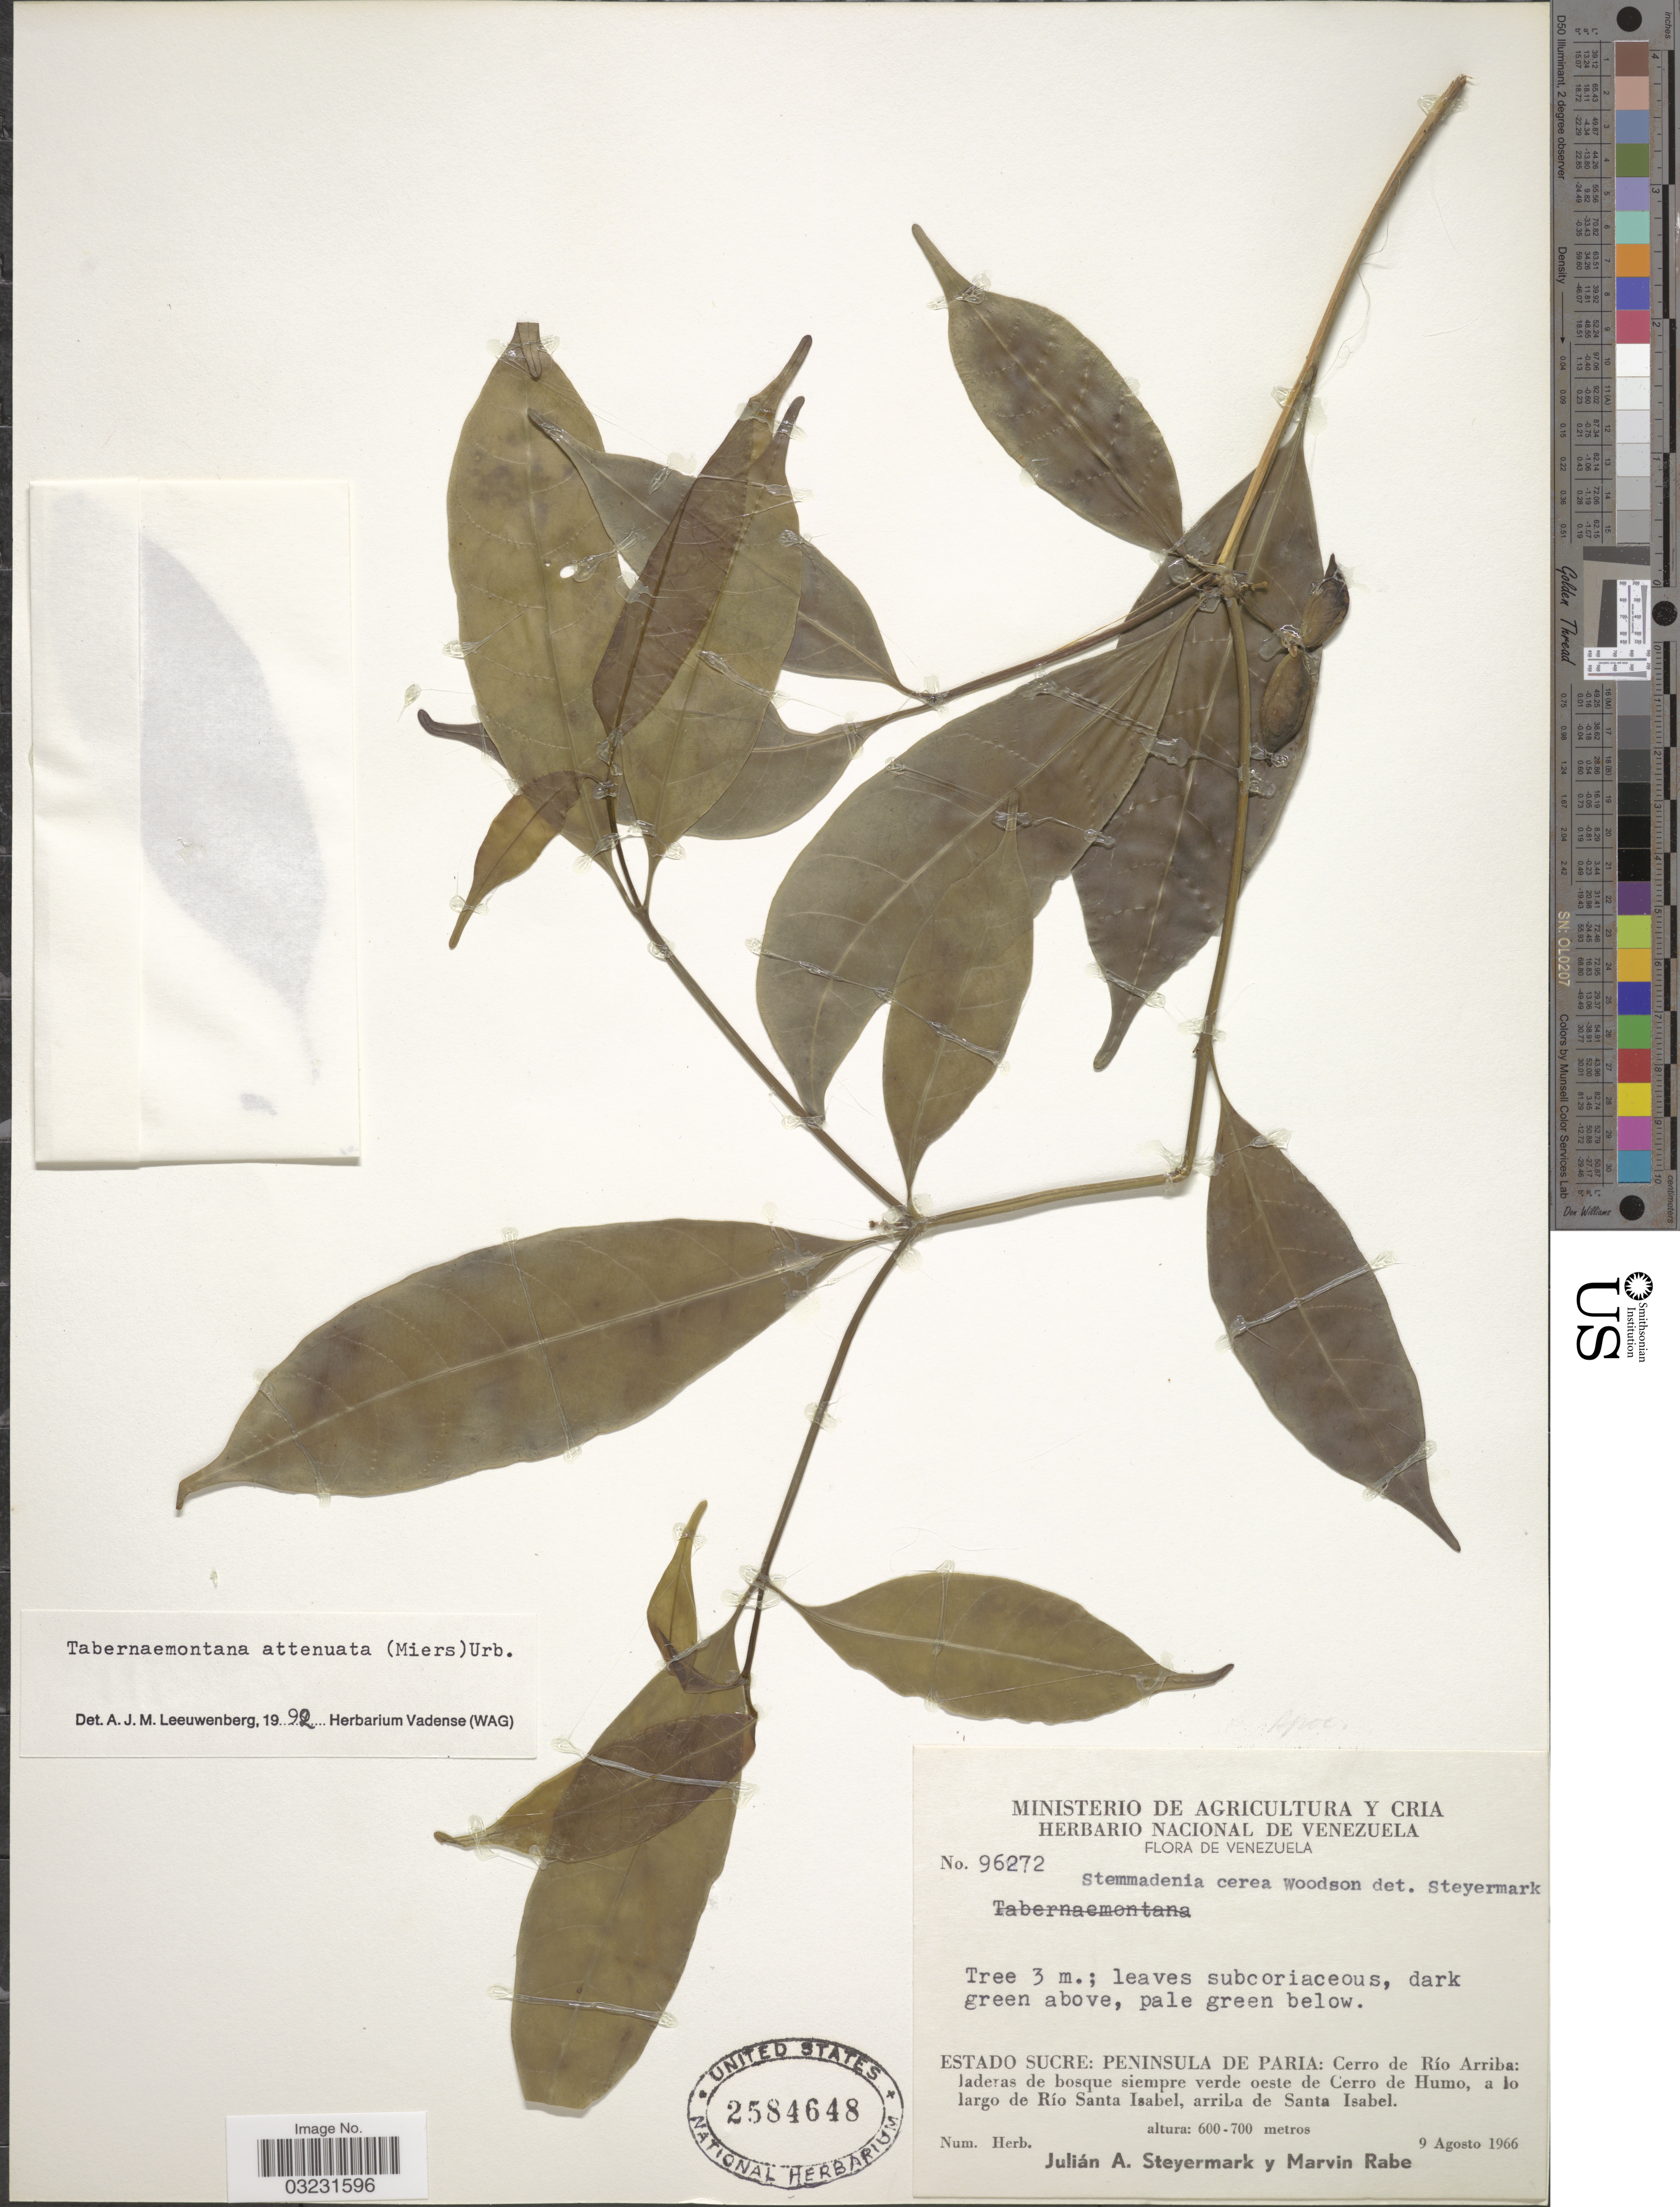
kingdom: Plantae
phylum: Tracheophyta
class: Magnoliopsida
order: Gentianales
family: Apocynaceae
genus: Tabernaemontana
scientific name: Tabernaemontana attenuata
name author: (Miers) Urb.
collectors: J. Steyermark & M. Rabe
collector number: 96272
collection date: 1966-08-09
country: Venezuela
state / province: Sucre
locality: Peninsula de Paria: Cerro de Río Arriba: laderas de bosque siempre verde oeste de Cerro de Humo, a lo largo de Río Santa Isabel, arriba de Santa Isabel.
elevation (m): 600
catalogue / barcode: US 2584648